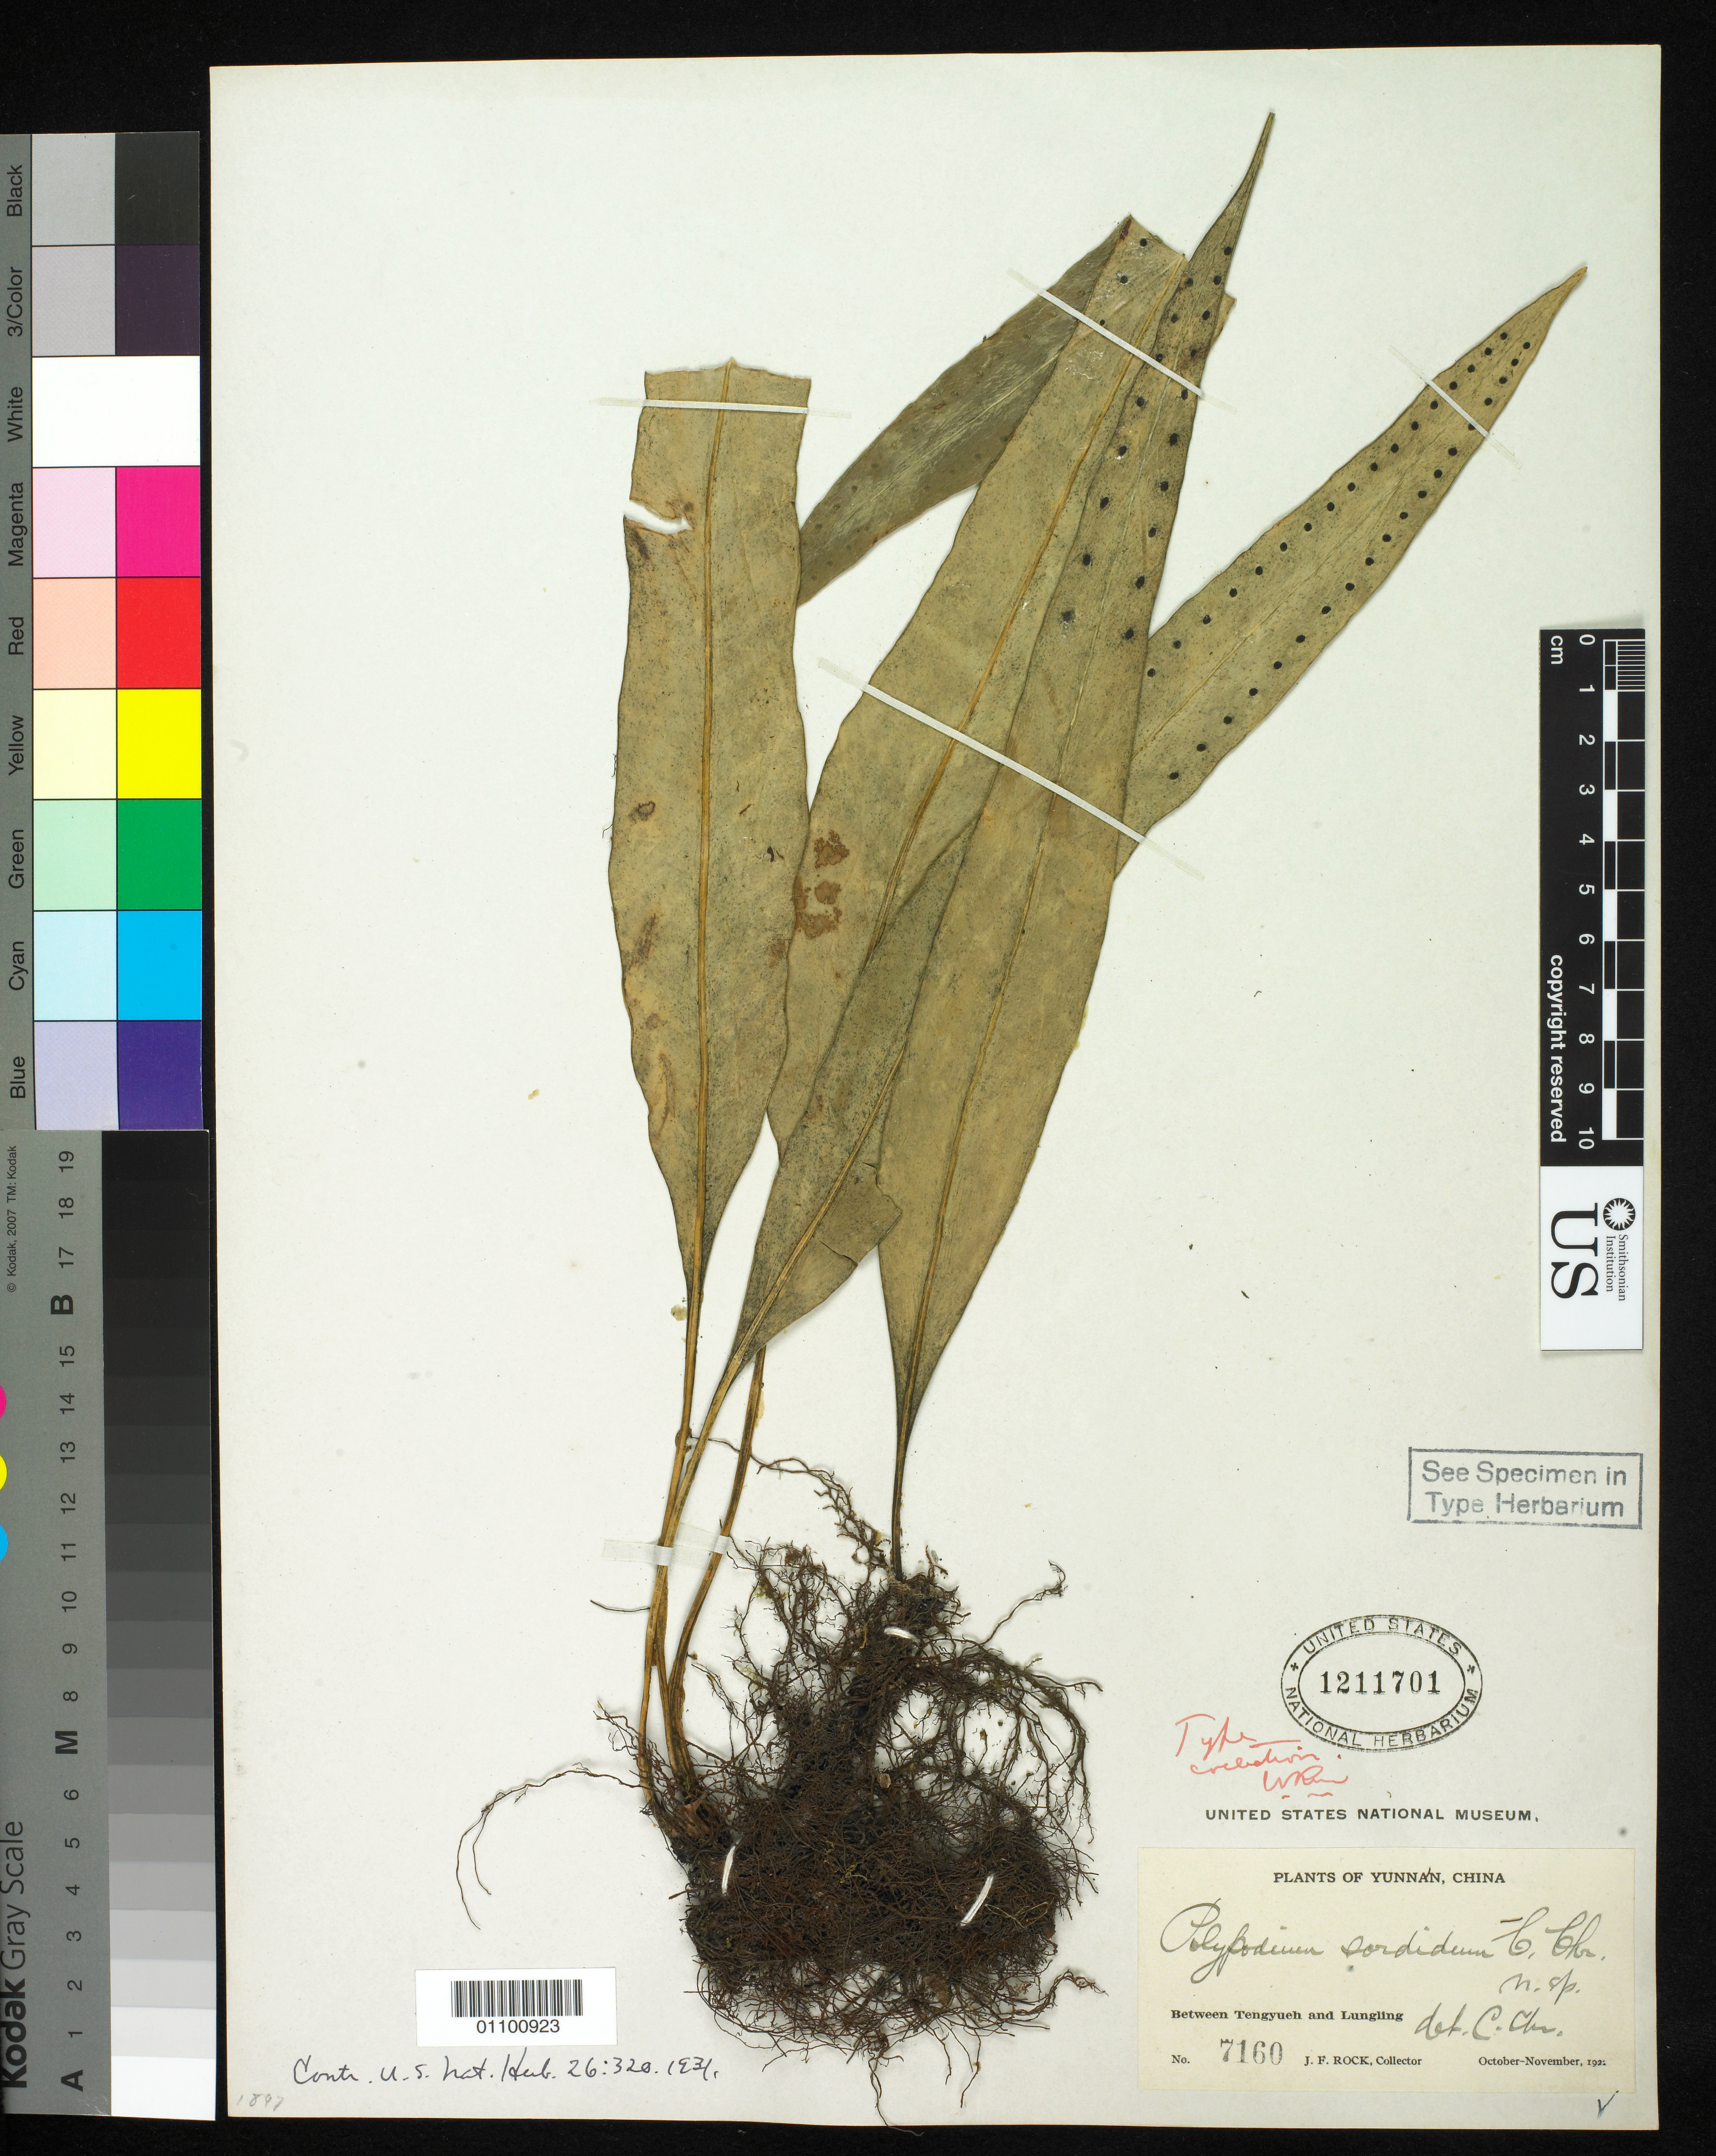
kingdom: Plantae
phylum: Tracheophyta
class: Polypodiopsida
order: Polypodiales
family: Polypodiaceae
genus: Polypodium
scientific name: Polypodium sordidum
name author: C. Chr.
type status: Isotype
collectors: J. F. Rock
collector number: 7160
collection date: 1922-10/1922-11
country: China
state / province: Yunnan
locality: Between Tengyuch & Lungling.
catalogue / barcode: US 1211701